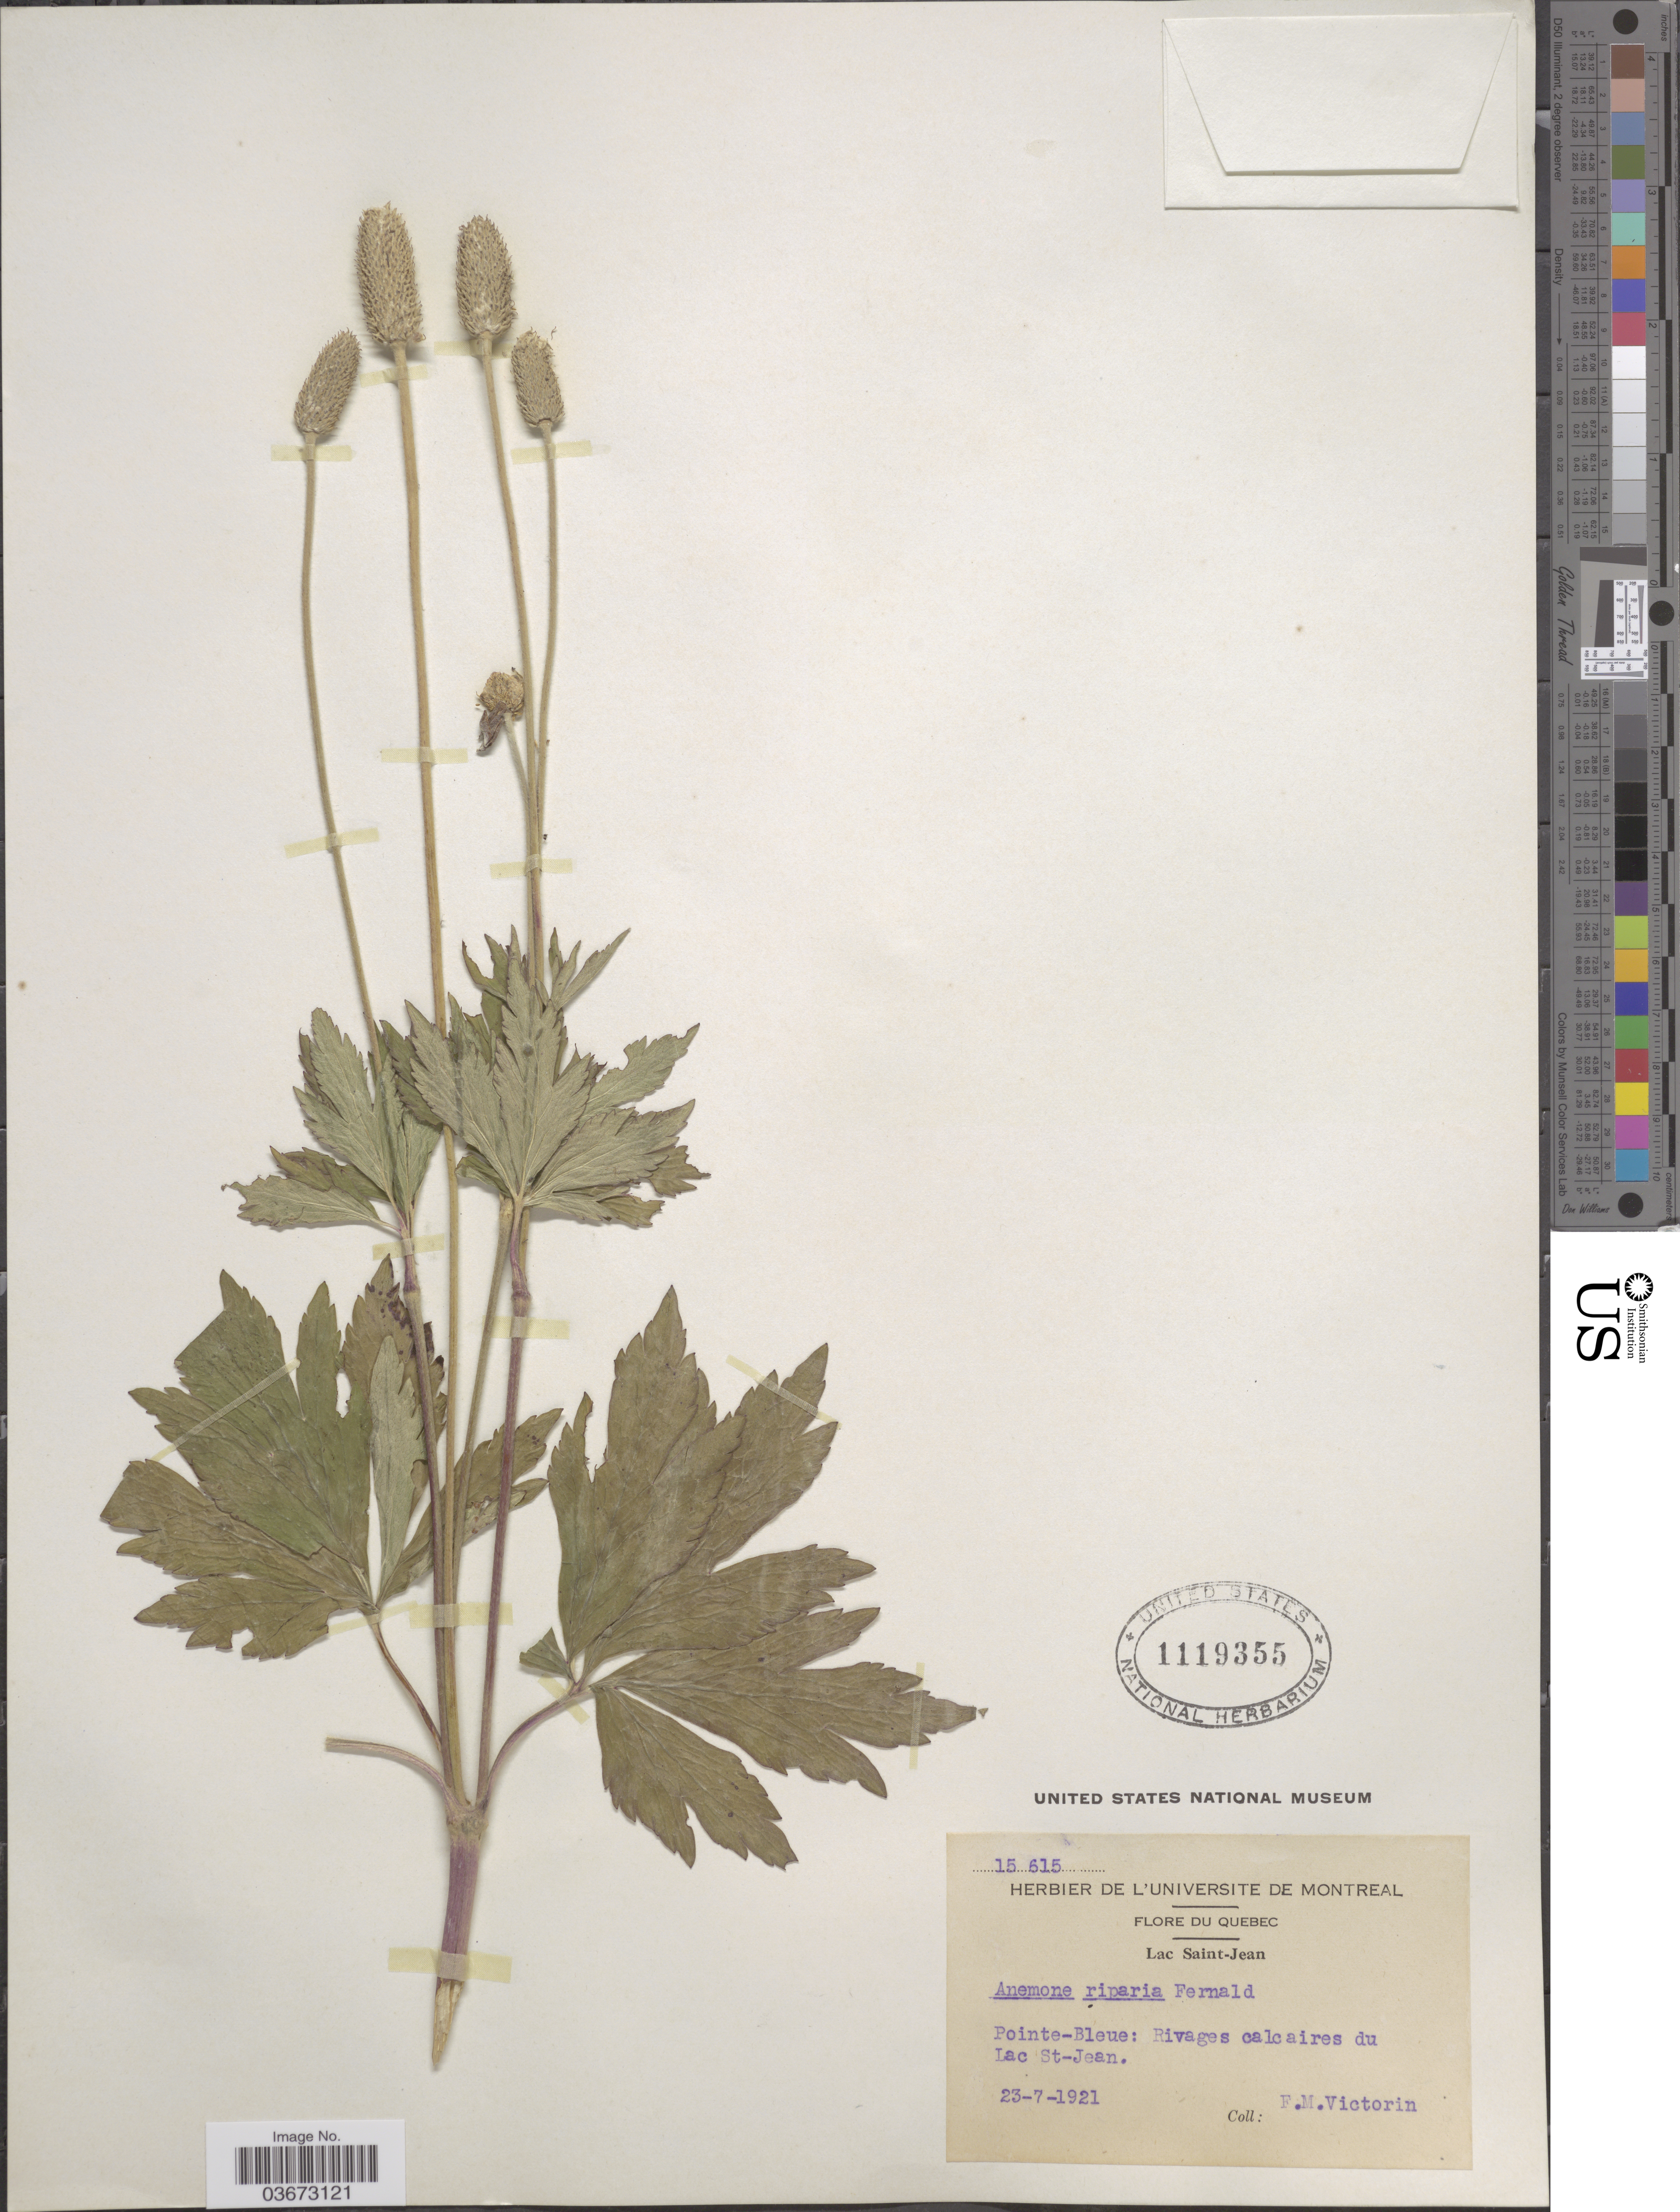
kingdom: Plantae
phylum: Tracheophyta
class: Magnoliopsida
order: Ranunculales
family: Ranunculaceae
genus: Anemone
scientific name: Anemone riparia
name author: Fernald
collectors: F. Victorin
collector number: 15615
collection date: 1921-07-23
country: Canada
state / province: Quebec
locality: Lac Saint-Jean. Pointe-bleue: Rivages calcaires du Lac St-Jean.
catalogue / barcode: US 1119355